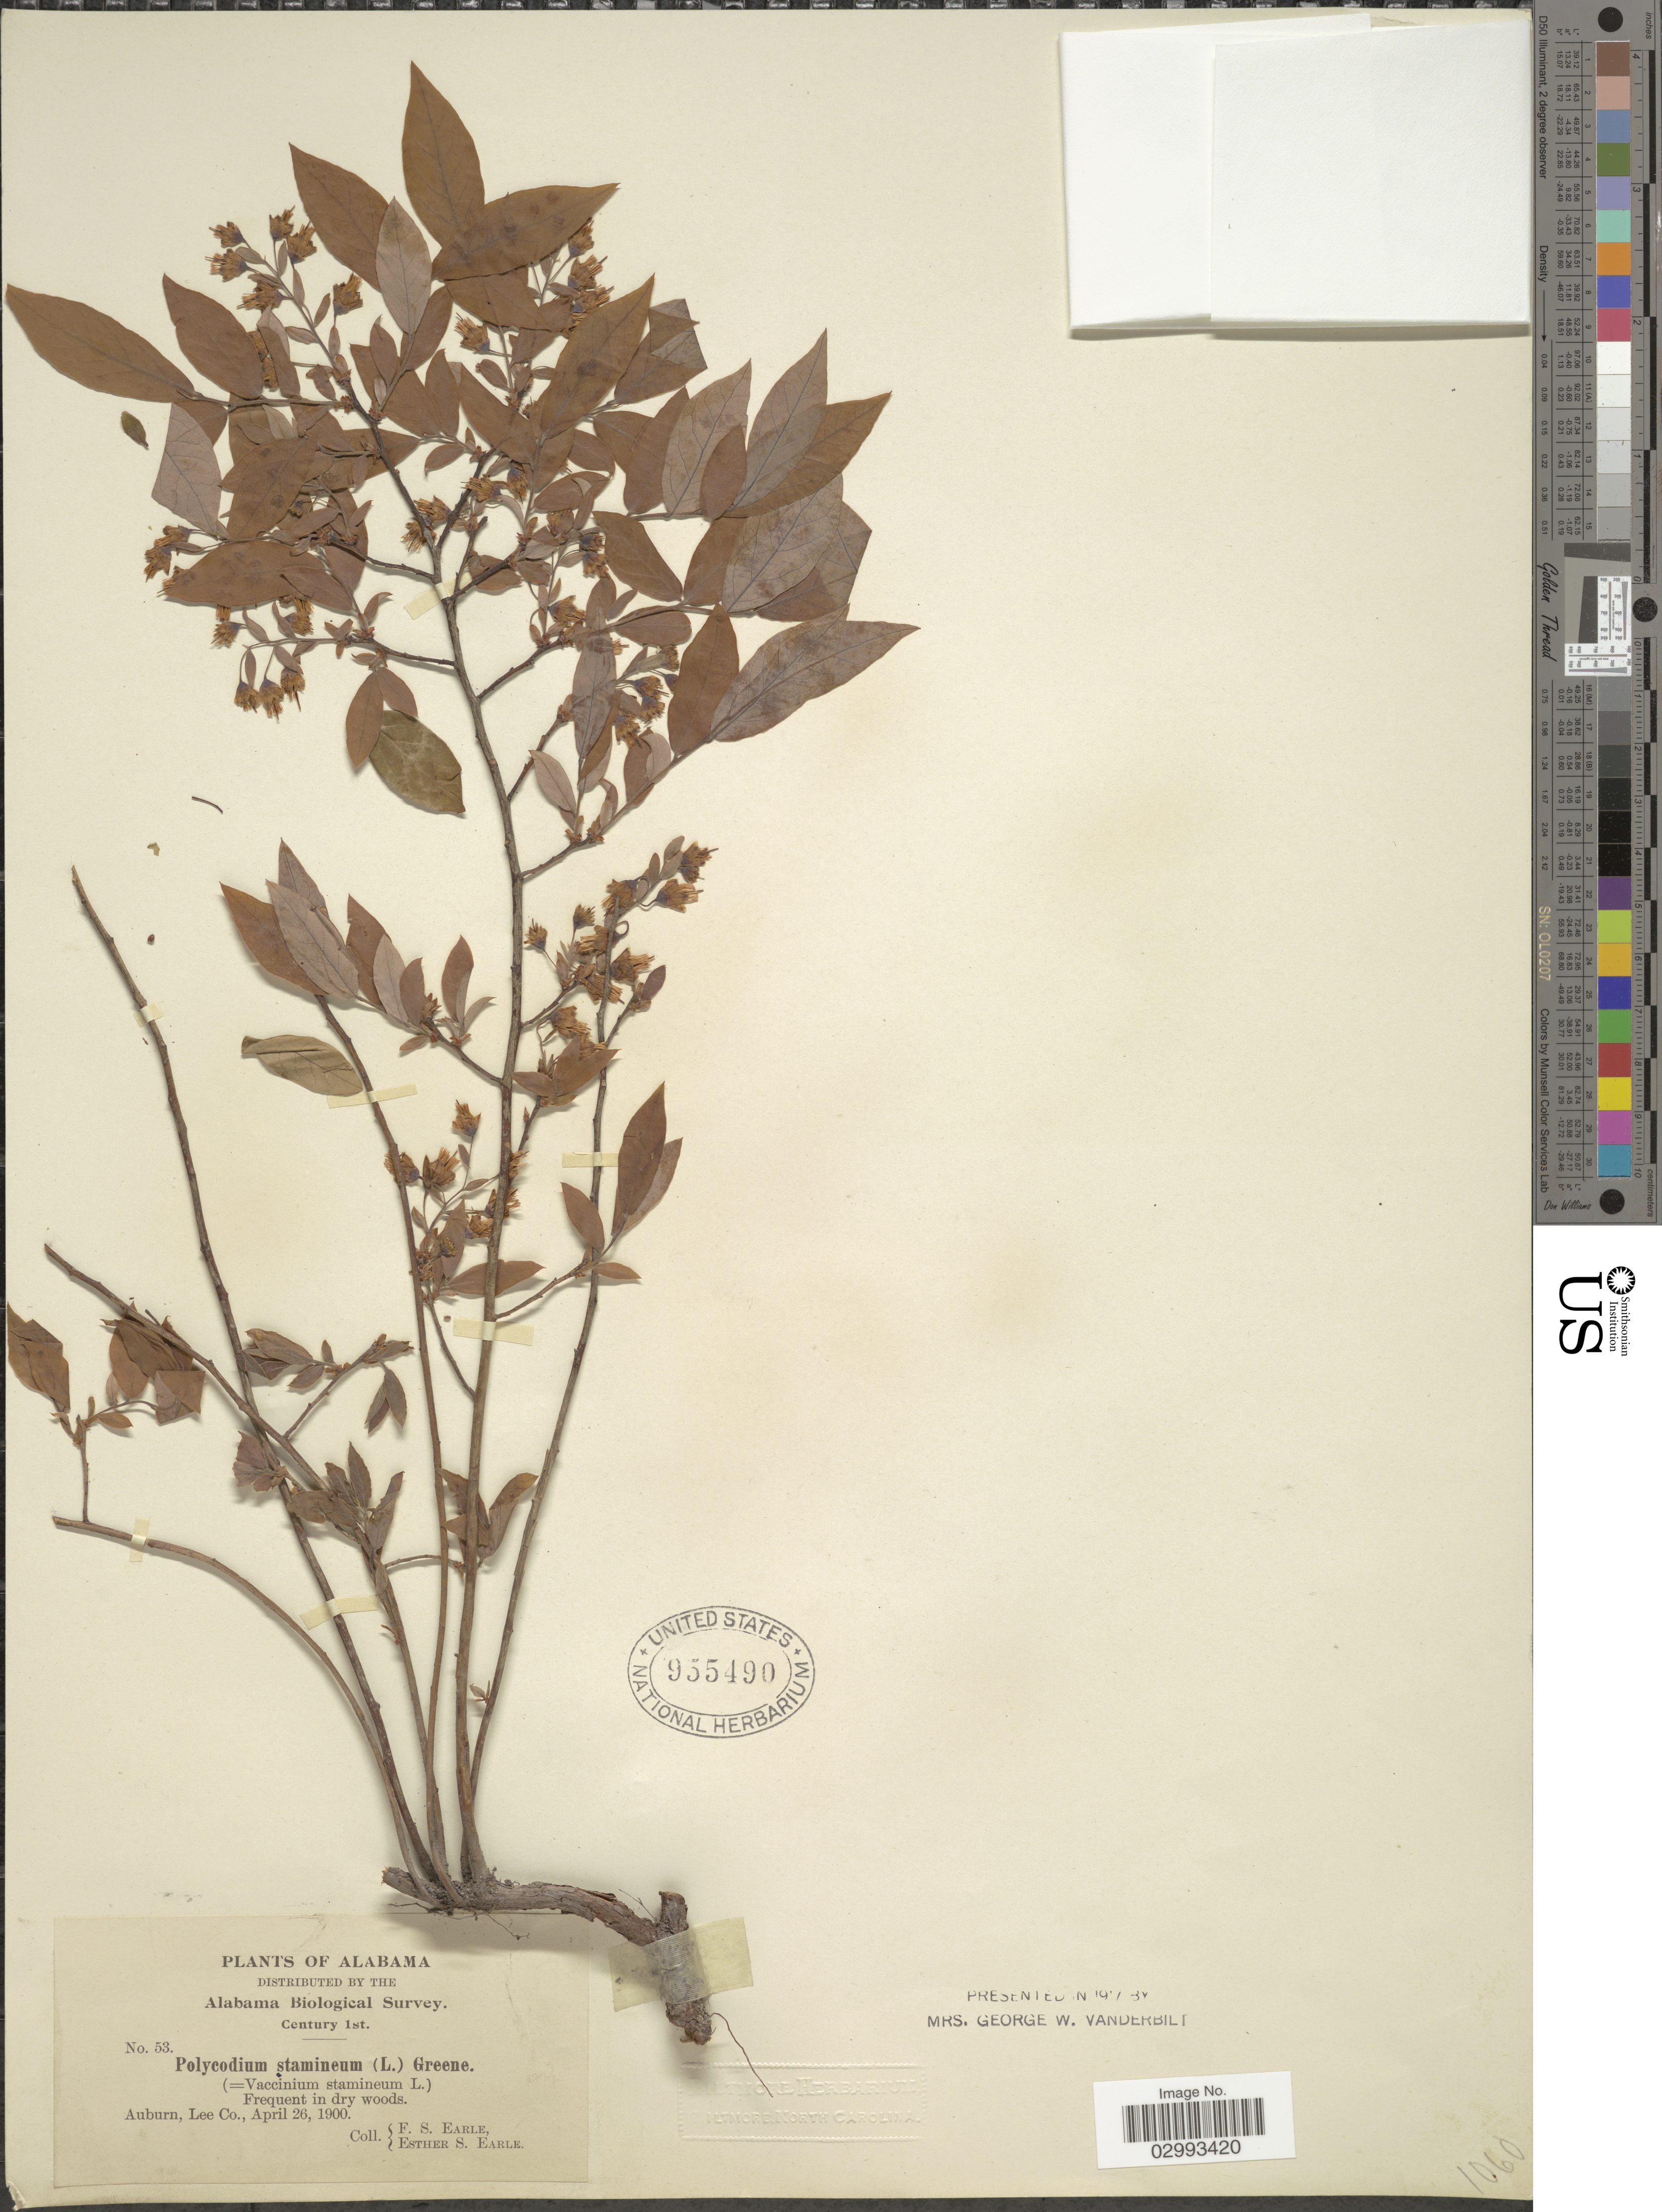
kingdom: Plantae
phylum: Tracheophyta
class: Magnoliopsida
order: Ericales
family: Ericaceae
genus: Polycodium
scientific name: Polycodium stamineum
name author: (L.) Greene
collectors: F. S. Earle & E. S. Earle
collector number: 53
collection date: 1900-04-26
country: United States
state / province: Alabama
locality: Auburn, Lee Co.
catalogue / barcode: US 955490